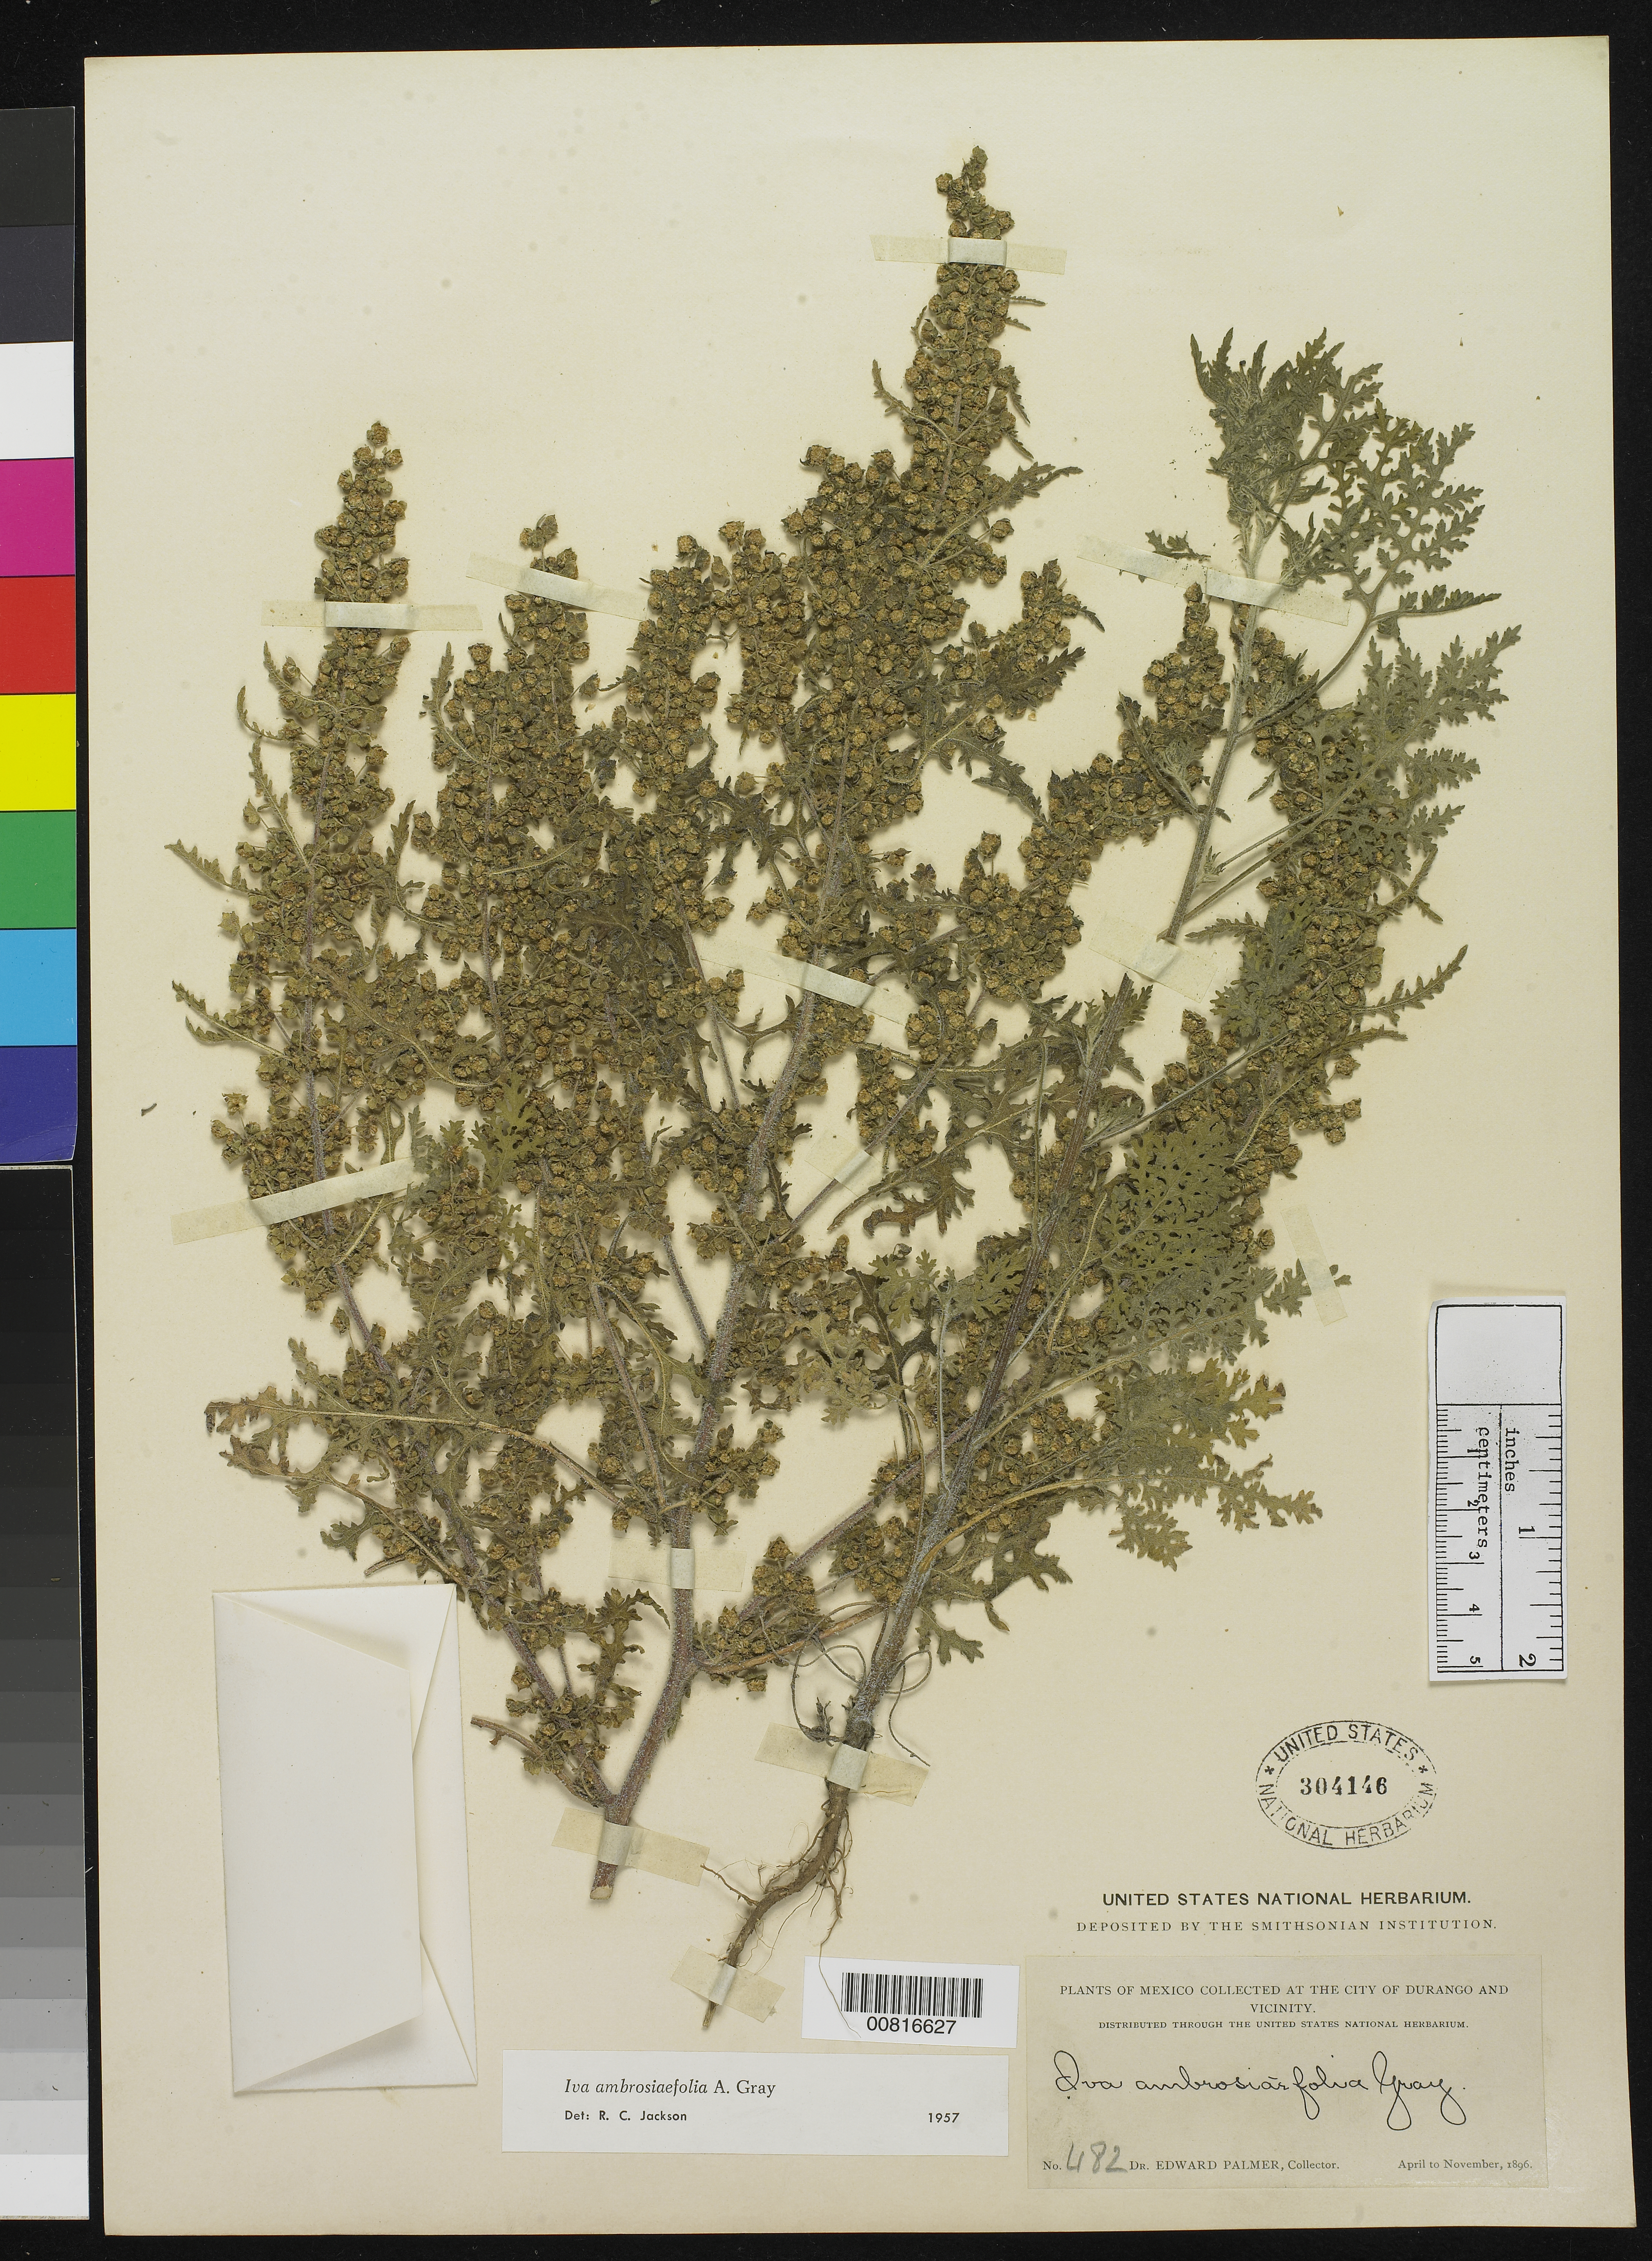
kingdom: Plantae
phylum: Tracheophyta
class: Magnoliopsida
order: Asterales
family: Asteraceae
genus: Iva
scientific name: Iva ambrosiifolia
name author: (A. Gray) A. Gray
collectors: E. Palmer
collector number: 482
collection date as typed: Apr 1896 to -- Nov 1896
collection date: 1896-04/1896-11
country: Mexico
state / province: Durango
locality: City of Durango and vicinity.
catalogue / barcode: US 304146